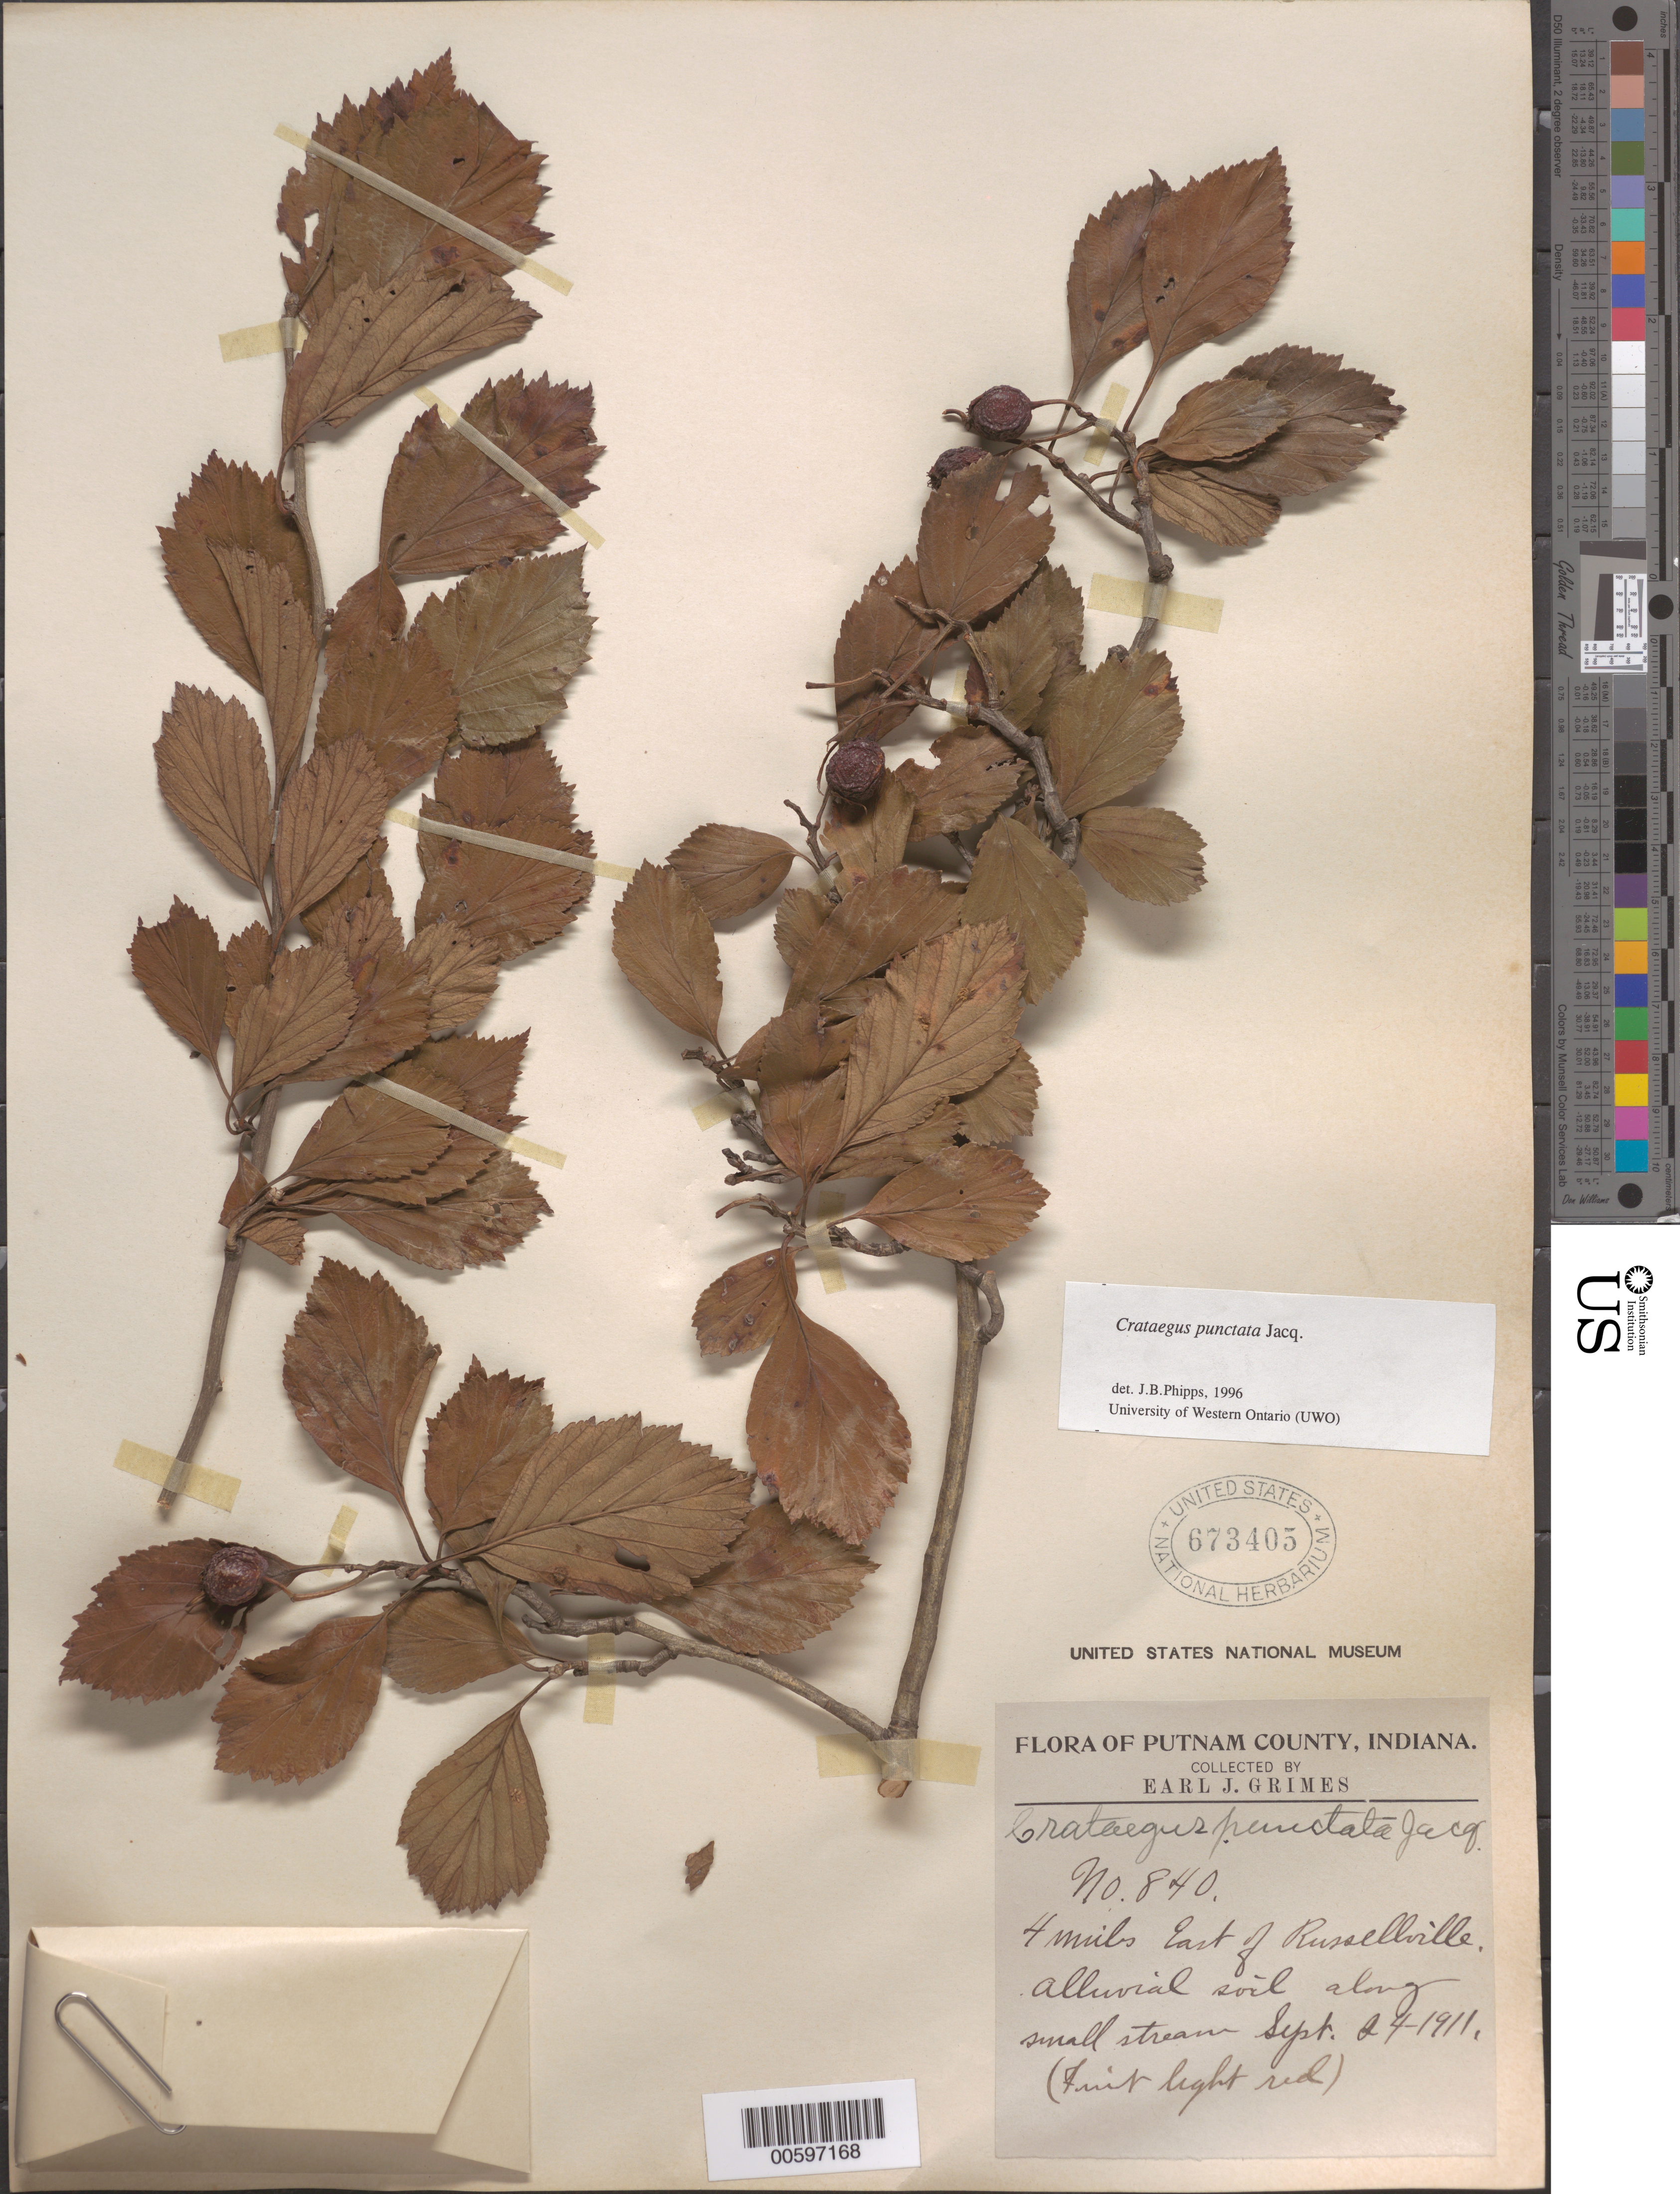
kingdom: Plantae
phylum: Tracheophyta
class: Magnoliopsida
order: Rosales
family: Rosaceae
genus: Crataegus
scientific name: Crataegus punctata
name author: Jacq.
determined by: Phipps, James B., (UWO), University of Western Ontario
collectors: E. J. Grimes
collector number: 840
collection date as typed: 24 Sep 1911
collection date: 1911-09-24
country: United States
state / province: Indiana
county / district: Putnam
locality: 4 mi. E of Russellville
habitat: Alluvial soil along small stream.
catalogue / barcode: US 673405